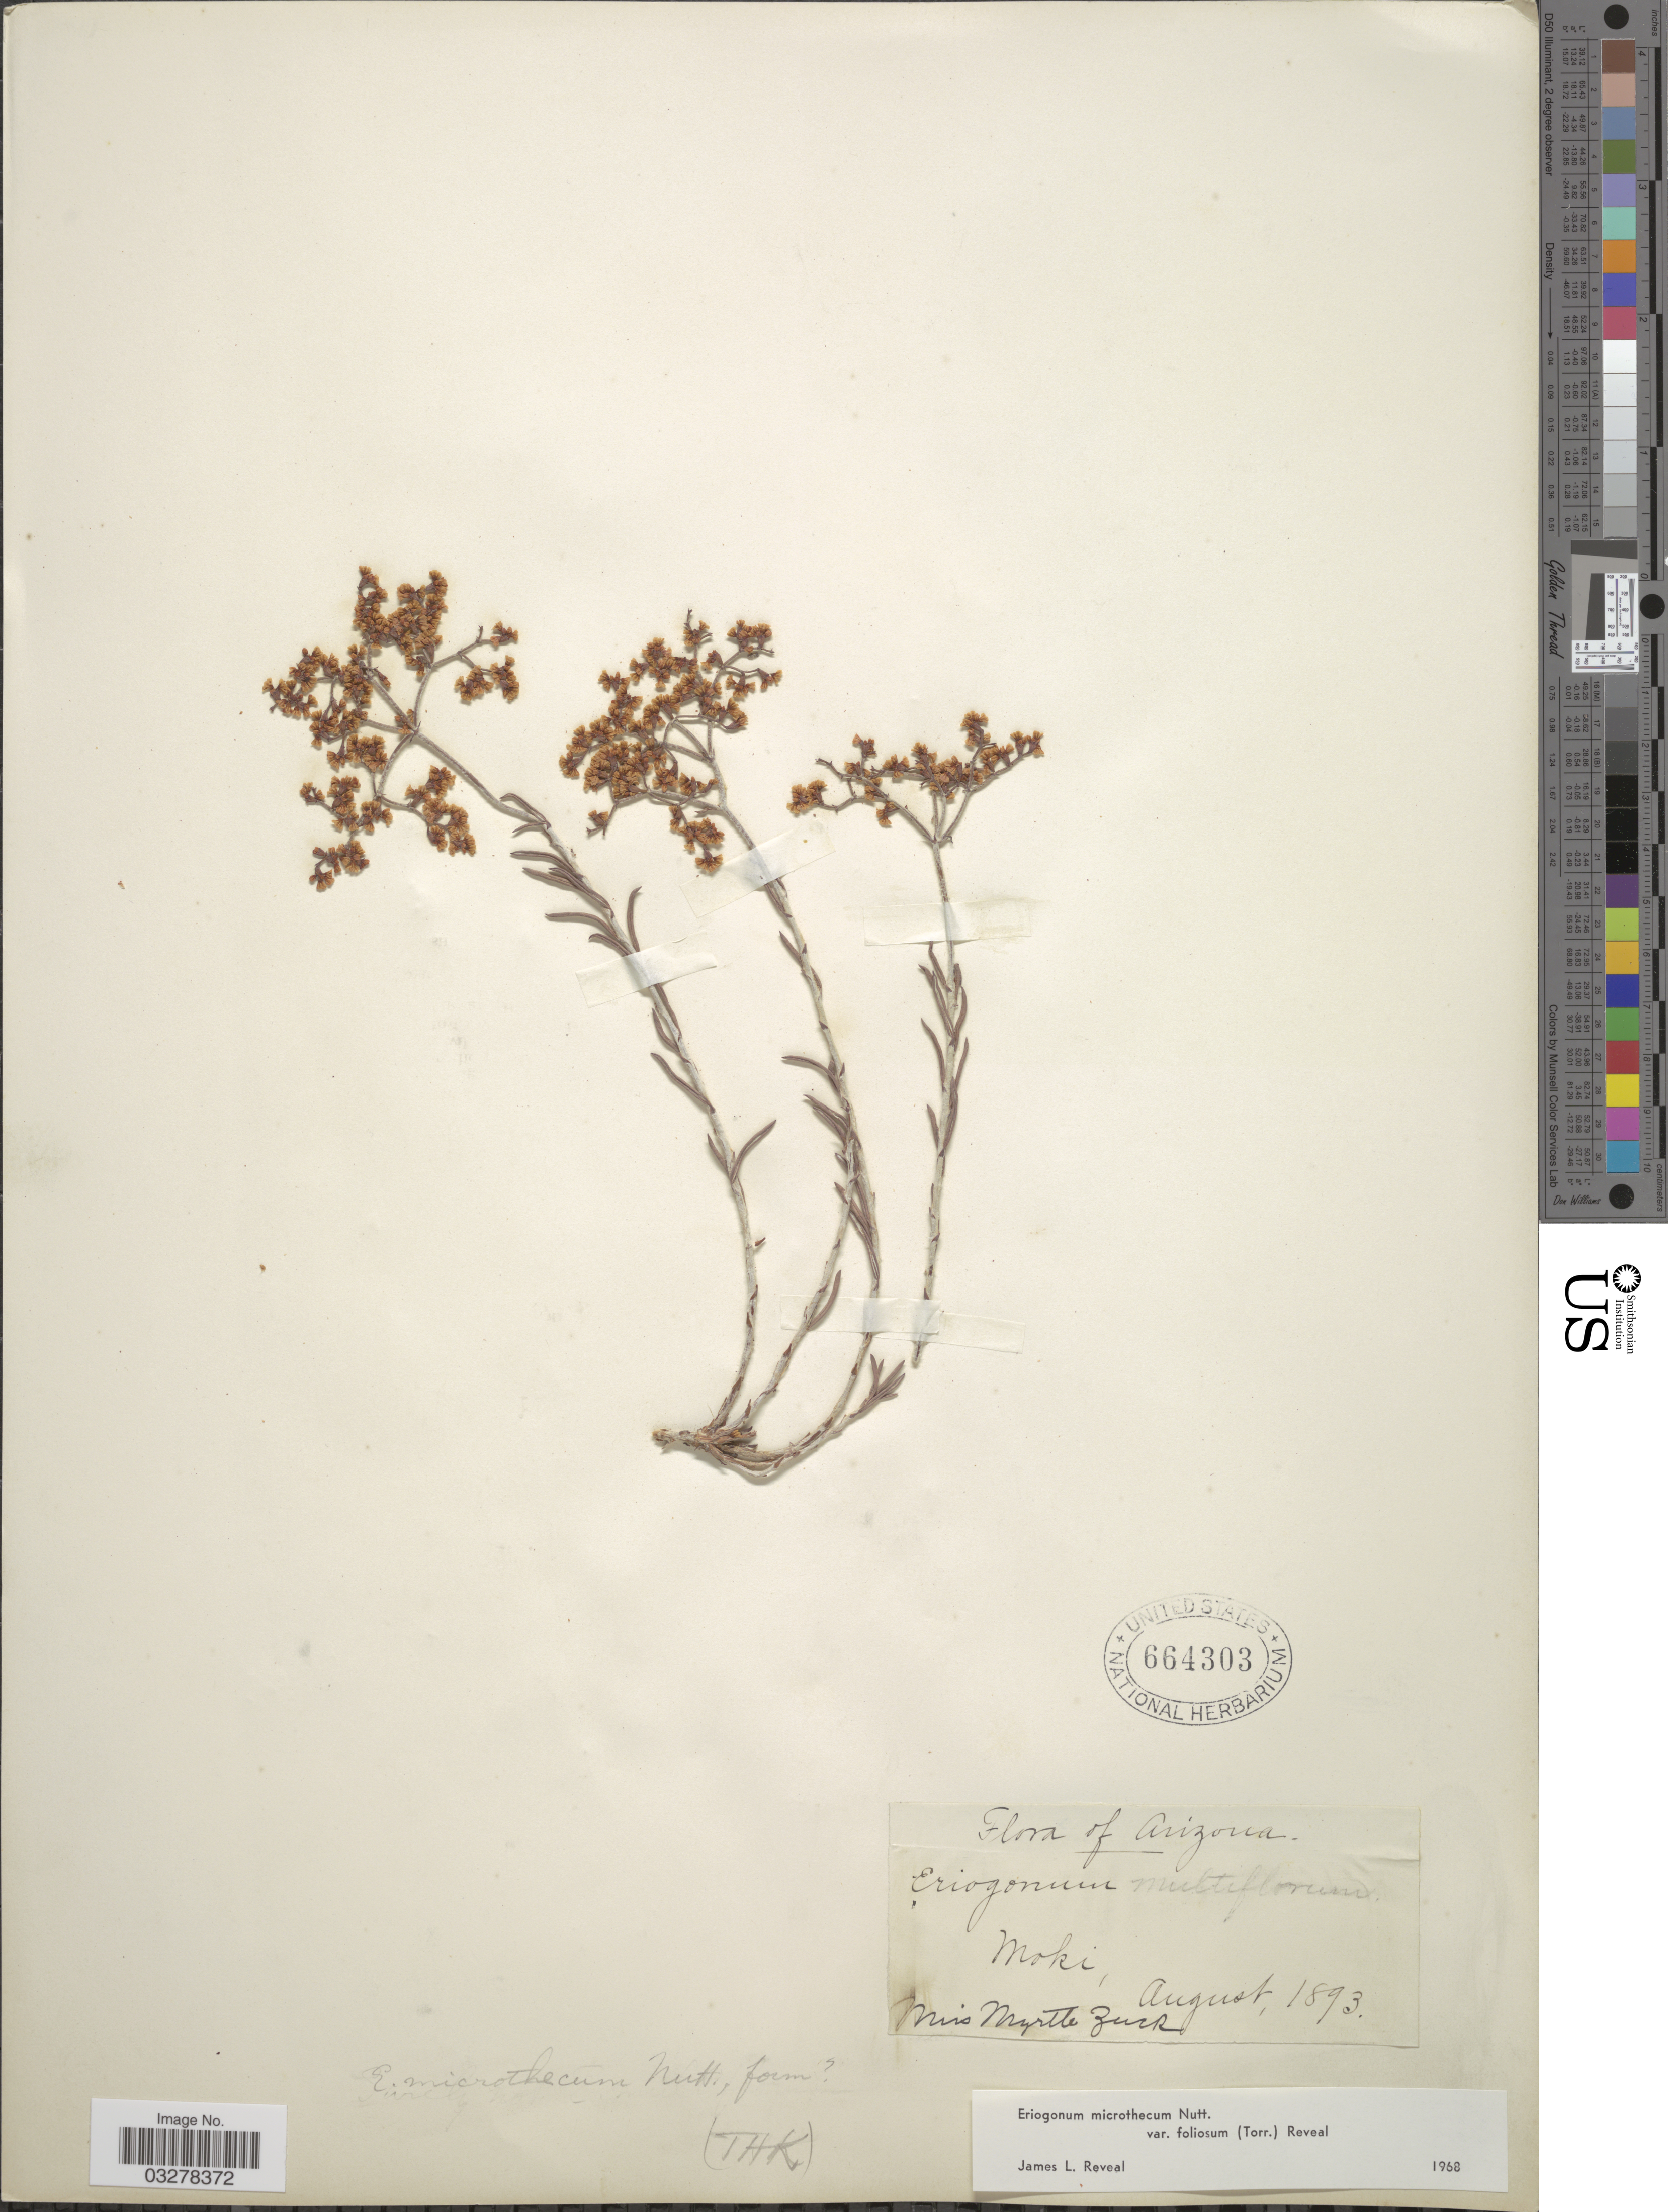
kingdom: Plantae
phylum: Tracheophyta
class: Magnoliopsida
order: Caryophyllales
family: Polygonaceae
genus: Eriogonum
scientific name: Eriogonum microtheca var. foliosum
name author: (Torr. & A. Gray) Reveal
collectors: M. Zuck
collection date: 1893-08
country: United States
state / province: Arizona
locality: Moki.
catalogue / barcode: US 664303